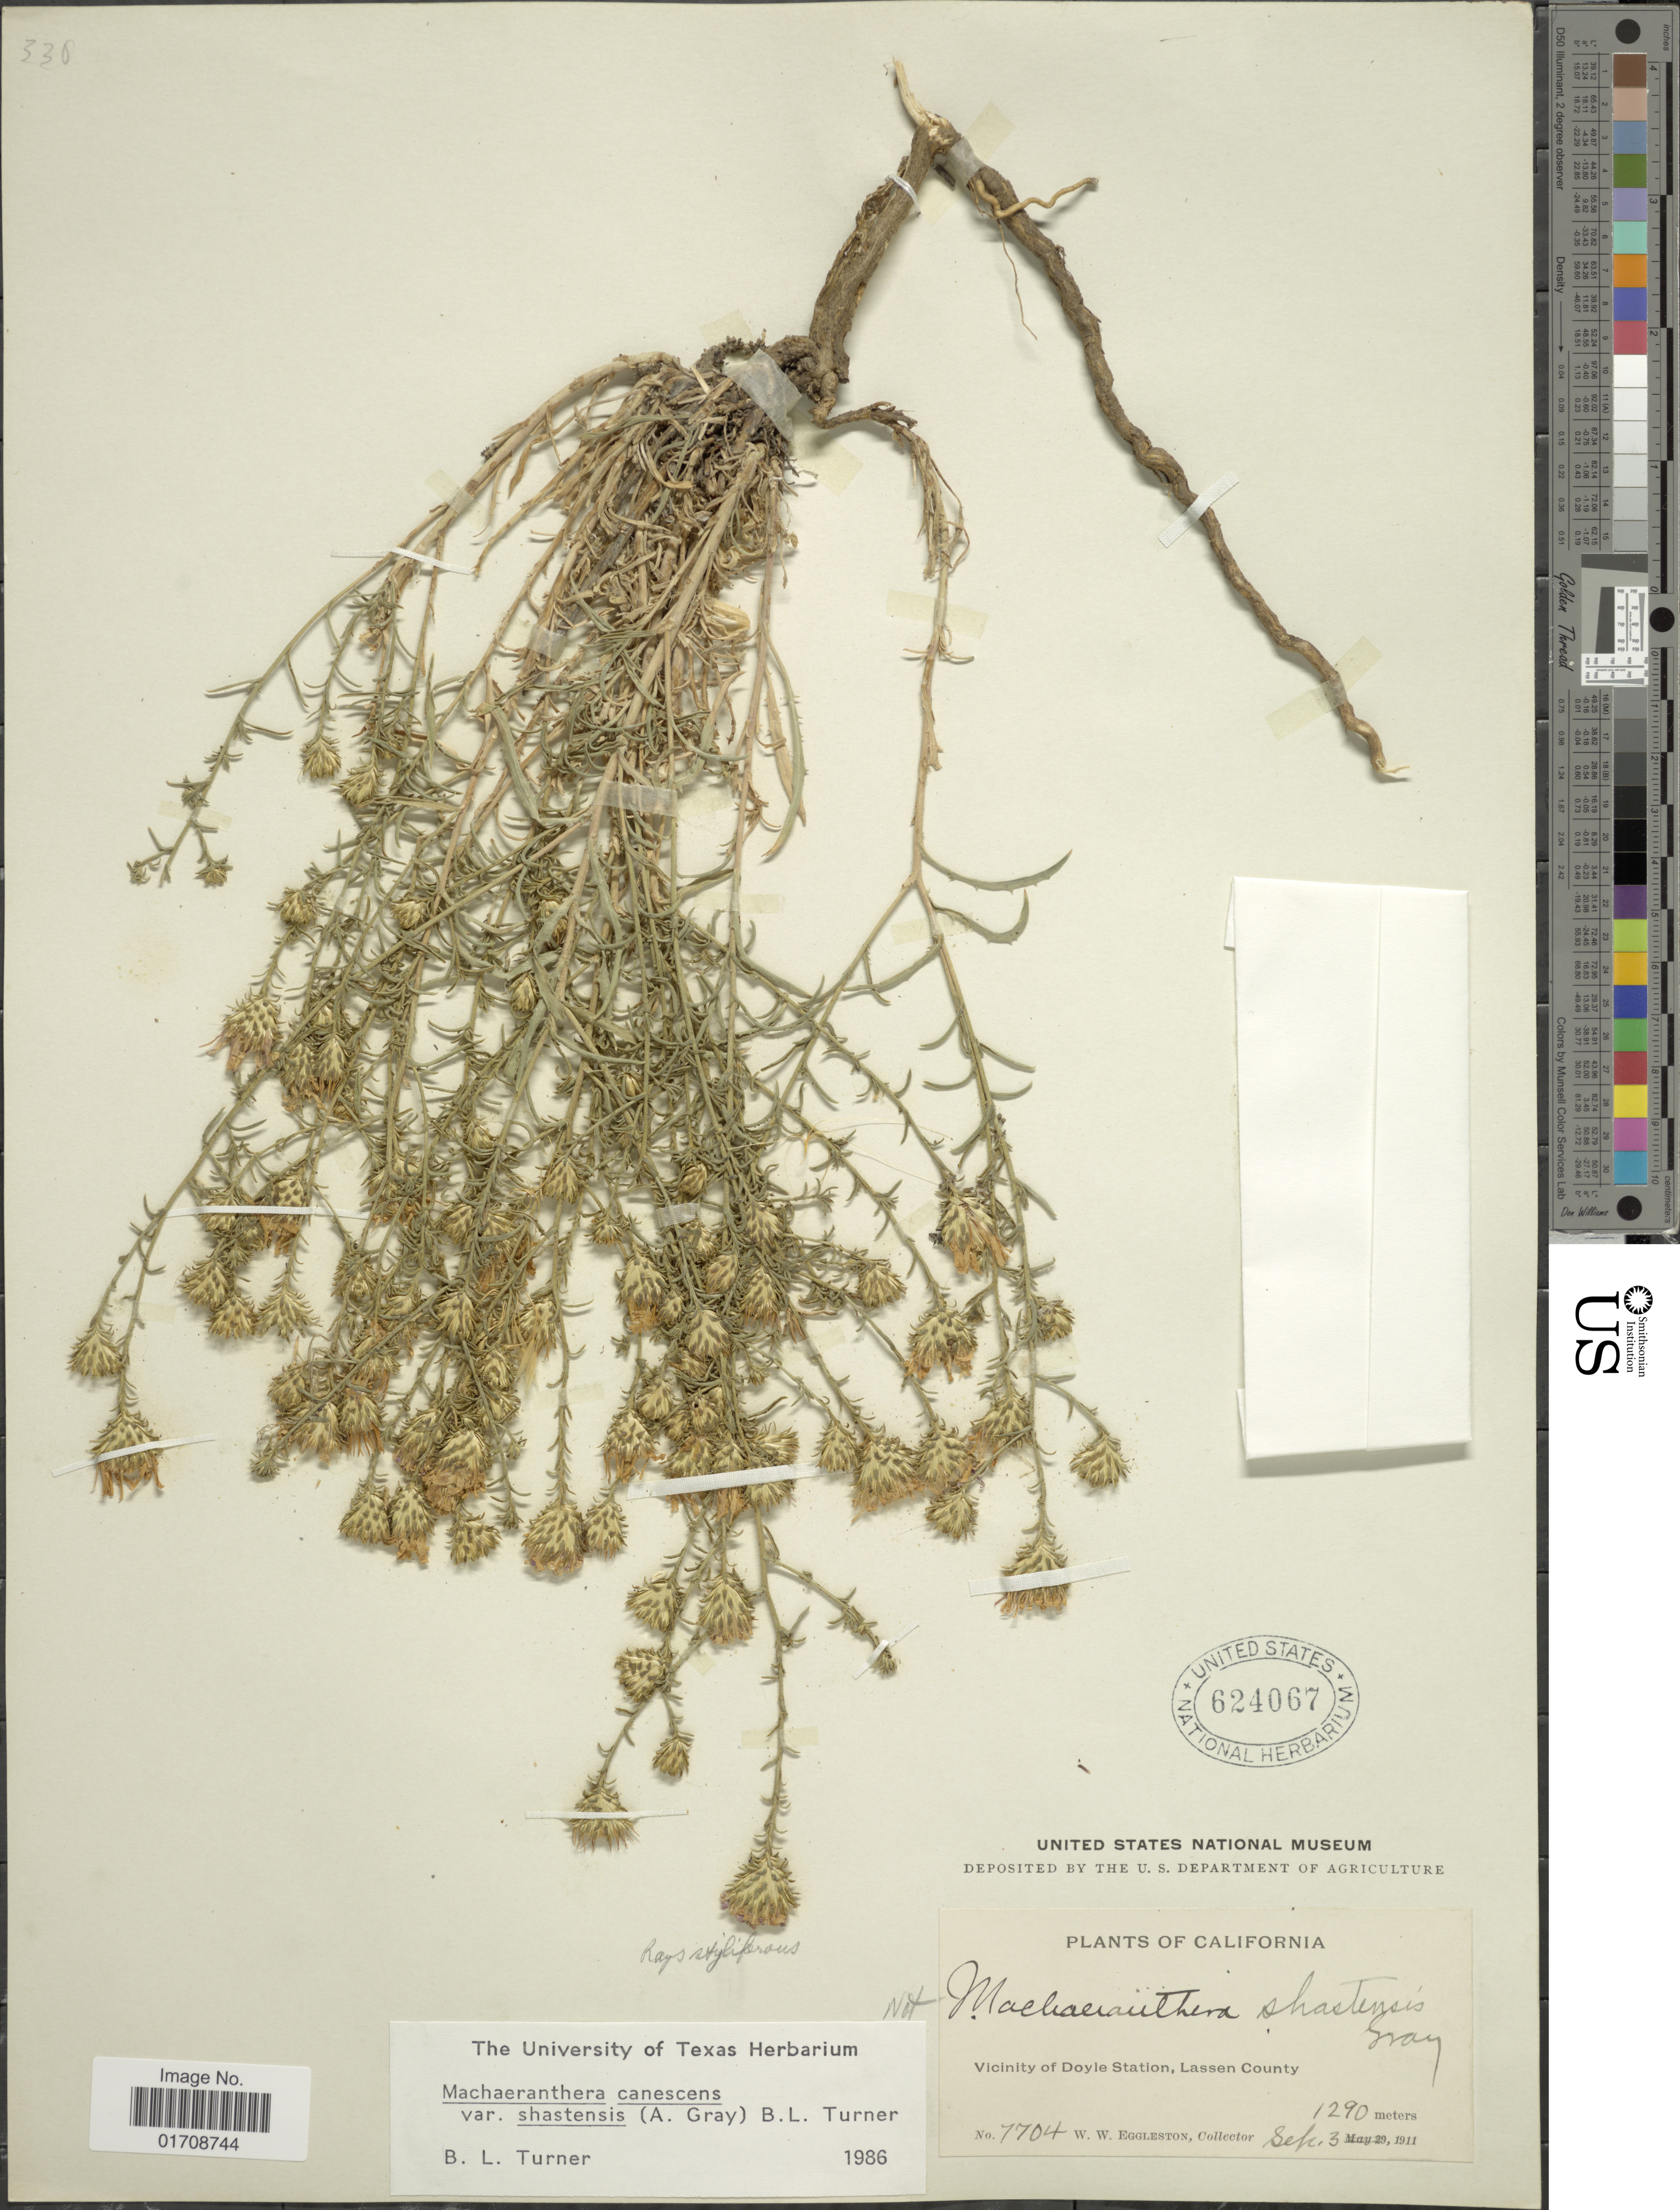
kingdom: Plantae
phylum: Tracheophyta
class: Magnoliopsida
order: Asterales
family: Asteraceae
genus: Machaeranthera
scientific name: Machaeranthera canescens var. shastensis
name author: (A. Gray) B.L. Turner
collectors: W. W. Eggleston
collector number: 7704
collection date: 1911-09-03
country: United States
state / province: California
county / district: Lassen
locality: Vicinity of Doyle Station, Lassen County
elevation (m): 1290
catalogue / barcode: US 624067